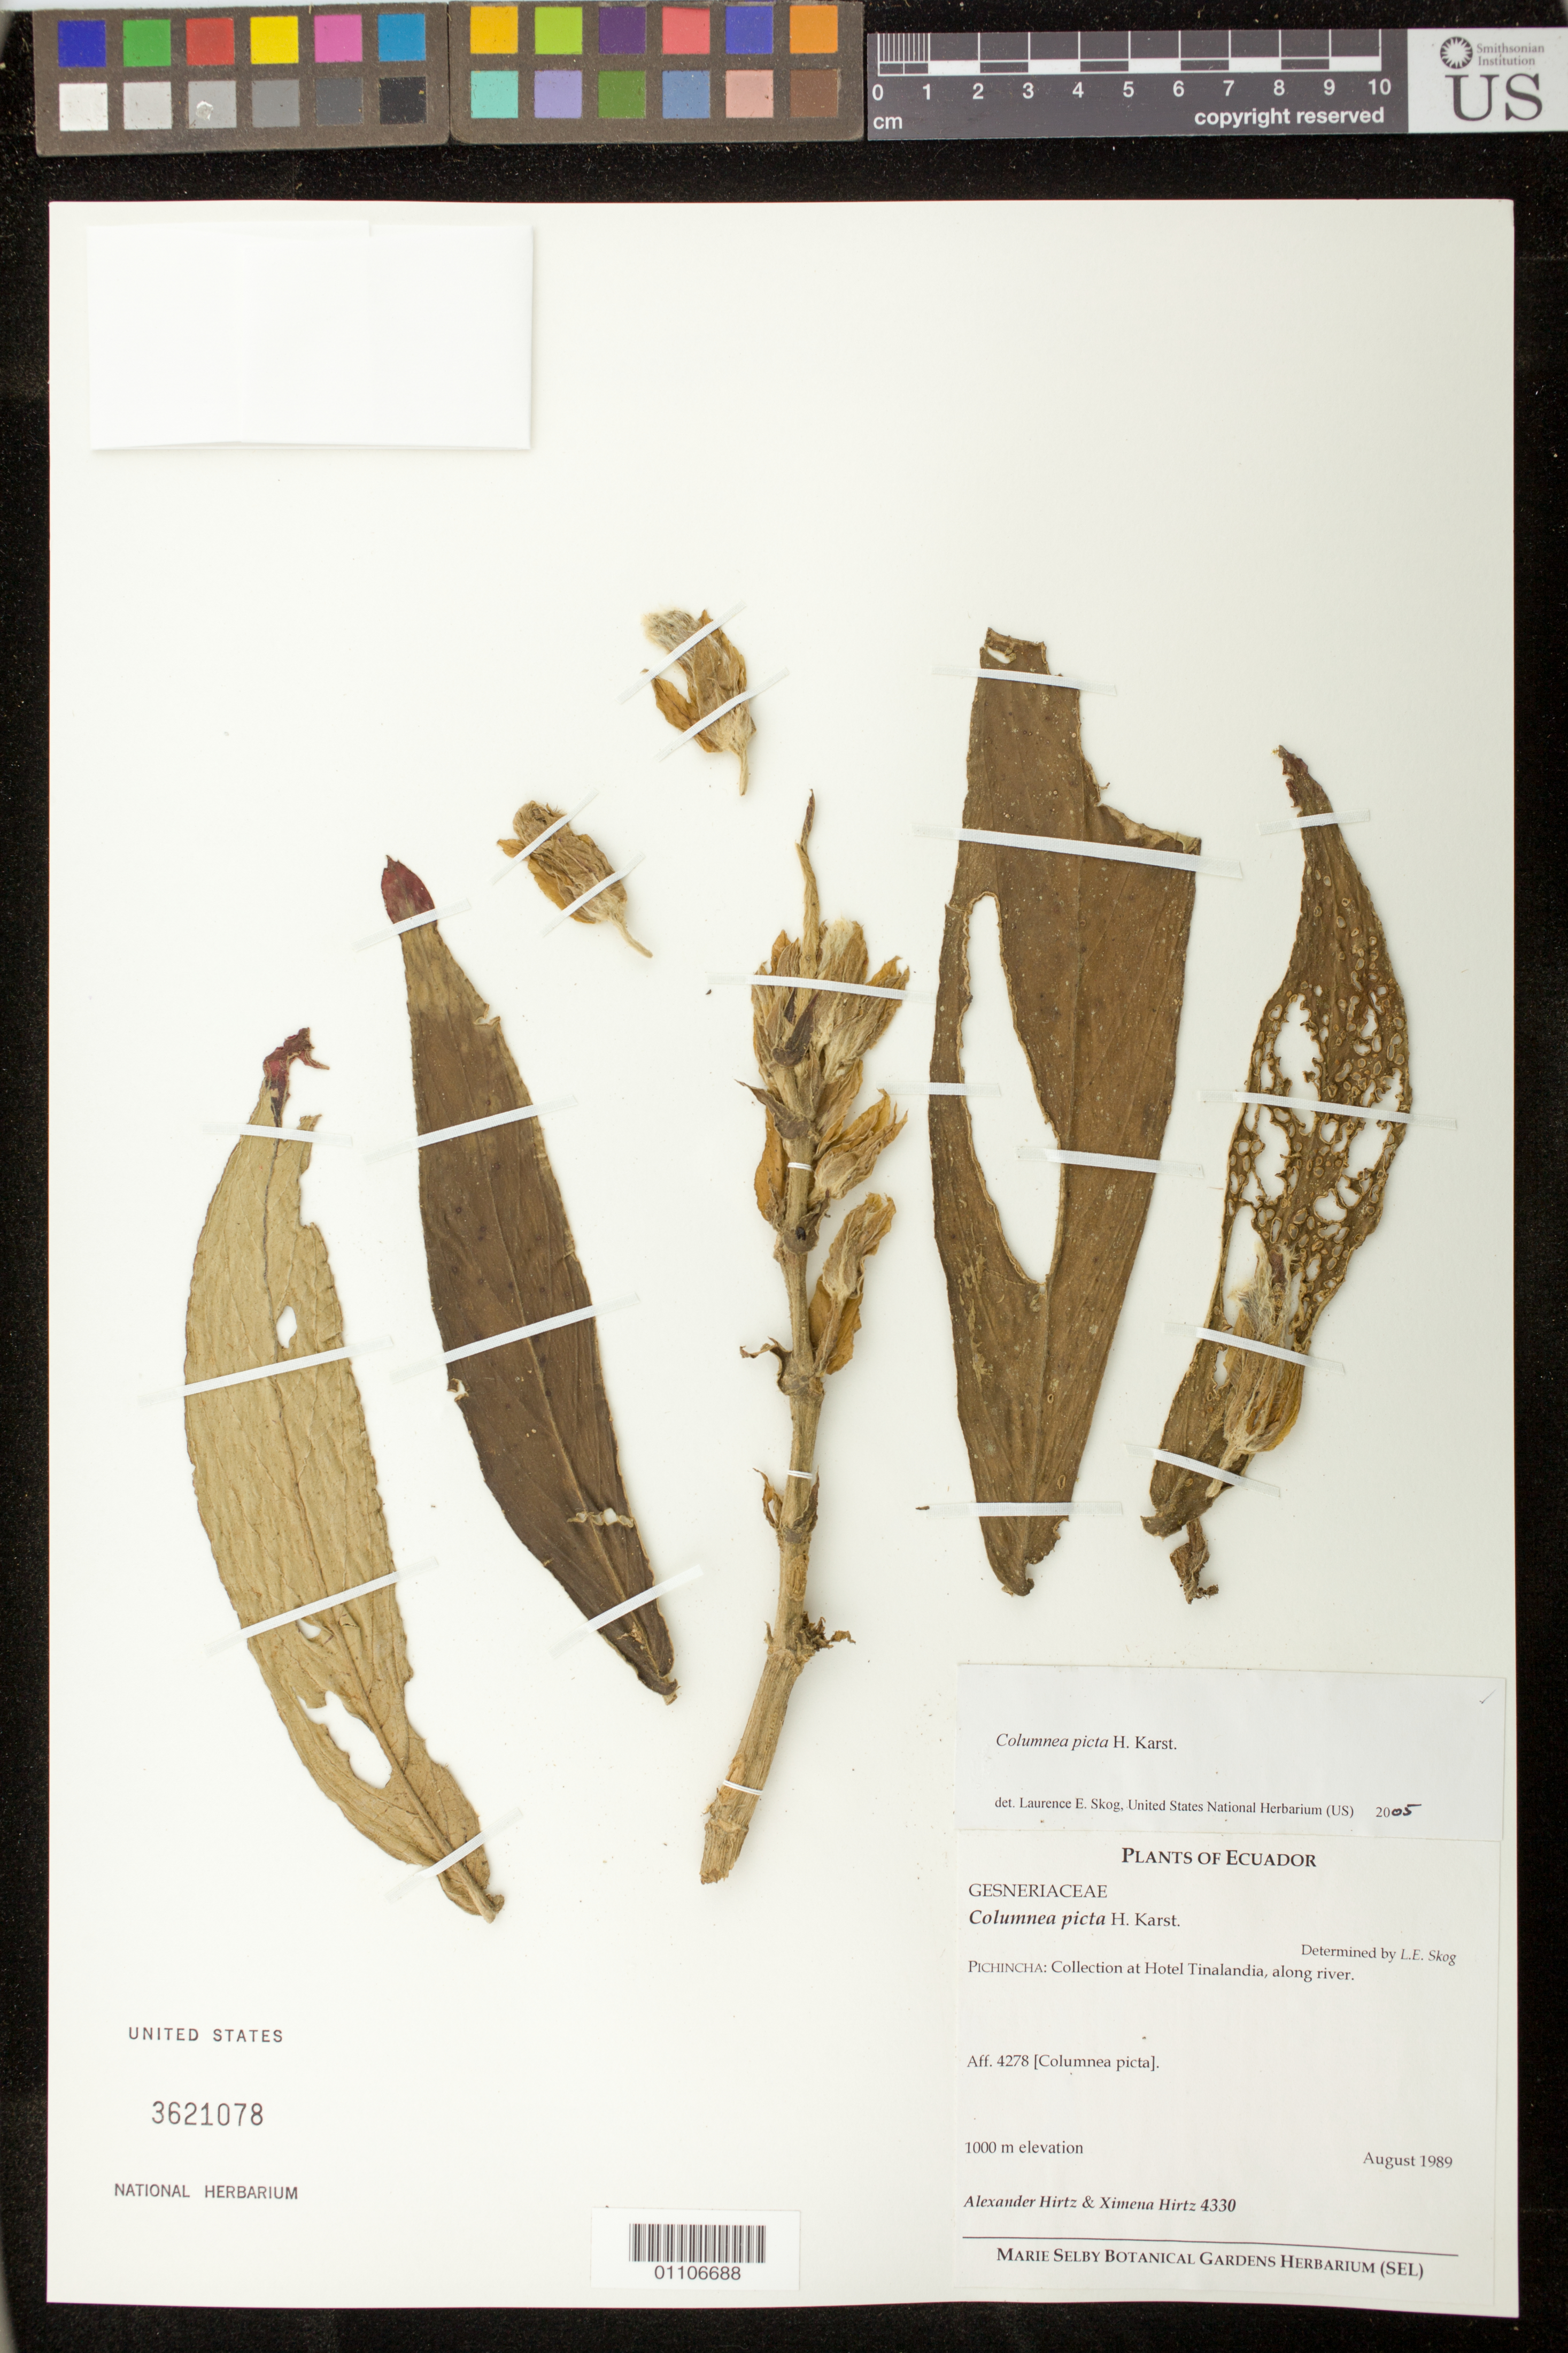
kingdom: Plantae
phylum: Tracheophyta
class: Magnoliopsida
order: Lamiales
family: Gesneriaceae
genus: Columnea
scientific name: Columnea karsteniana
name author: Singh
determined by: Skog, Laurence E.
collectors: A. Hirtz & X. Hirtz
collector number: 4330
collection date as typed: Aug 1989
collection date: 1989-08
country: Ecuador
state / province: Pichincha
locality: Collection at Hotel Tinalandia, along river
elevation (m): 1000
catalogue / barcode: US 3621078